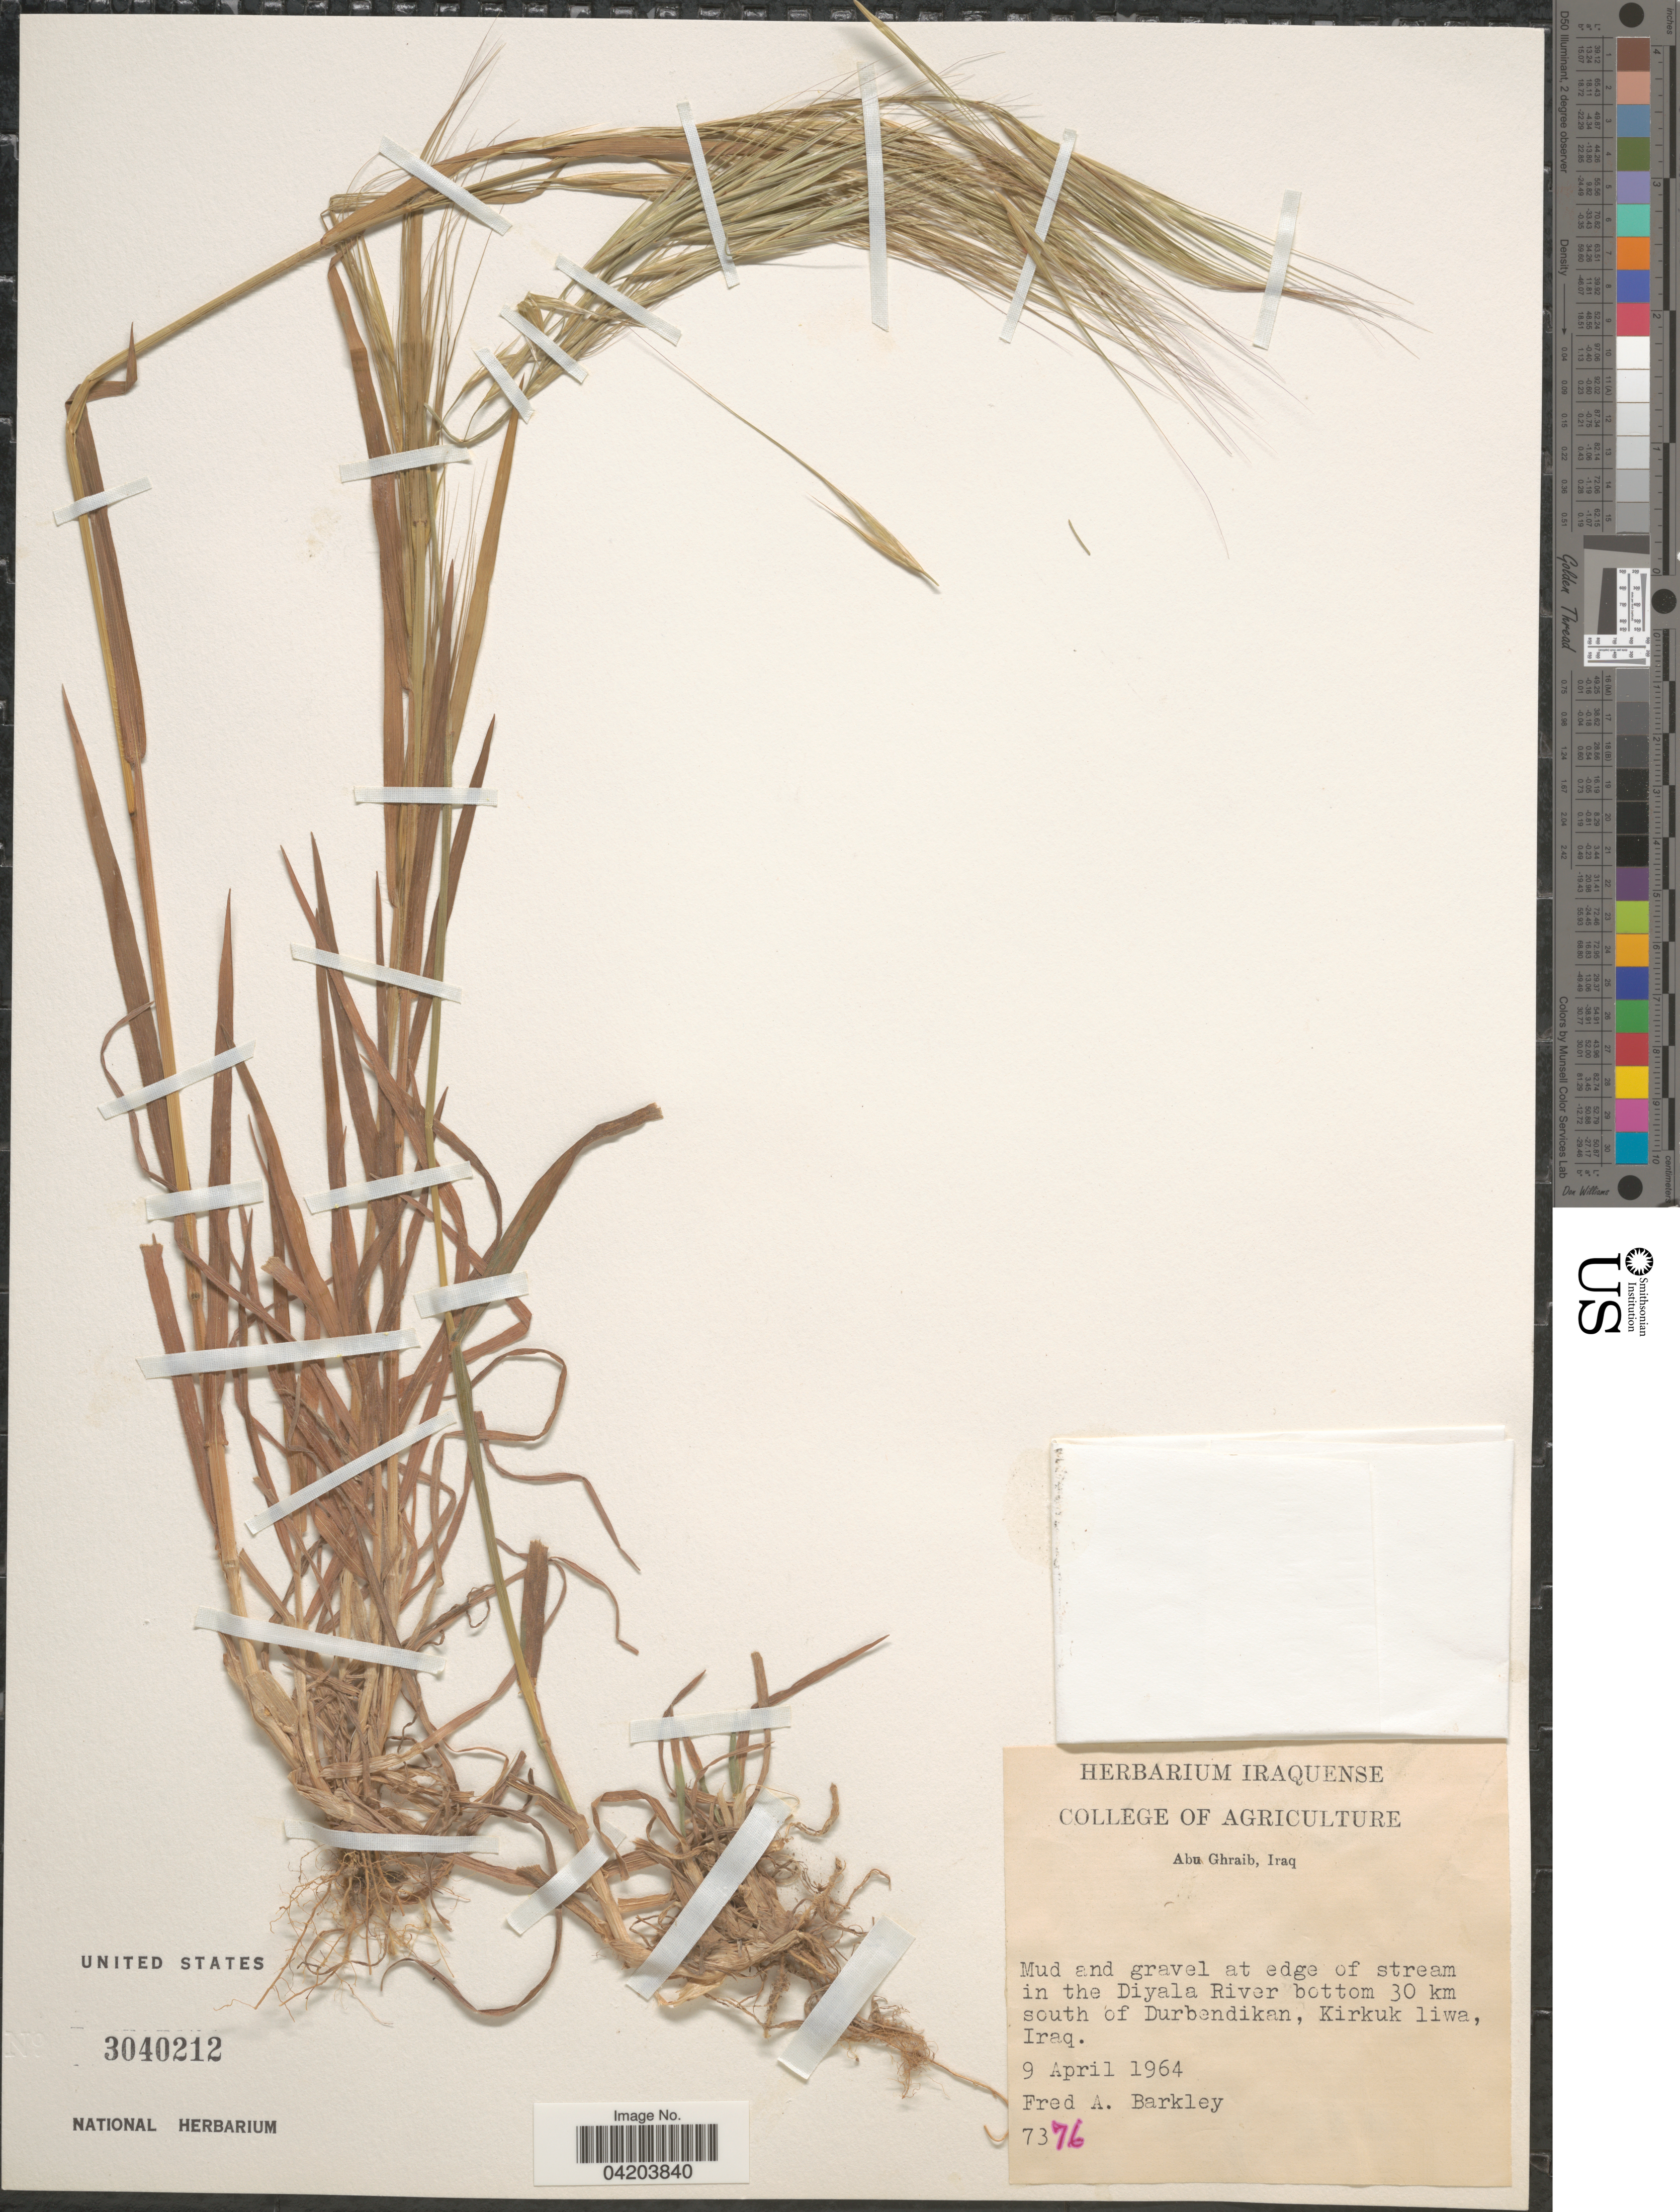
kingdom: Plantae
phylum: Tracheophyta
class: Liliopsida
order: Poales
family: Poaceae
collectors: F. A. Barkley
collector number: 7376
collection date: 1964-04-09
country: Iraq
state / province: Kirkūk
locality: Mud and gravel at edge of stream in the Diyala River bottom 30 km south of Durbendikan, Kirkuk liwa.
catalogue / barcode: US 3040212